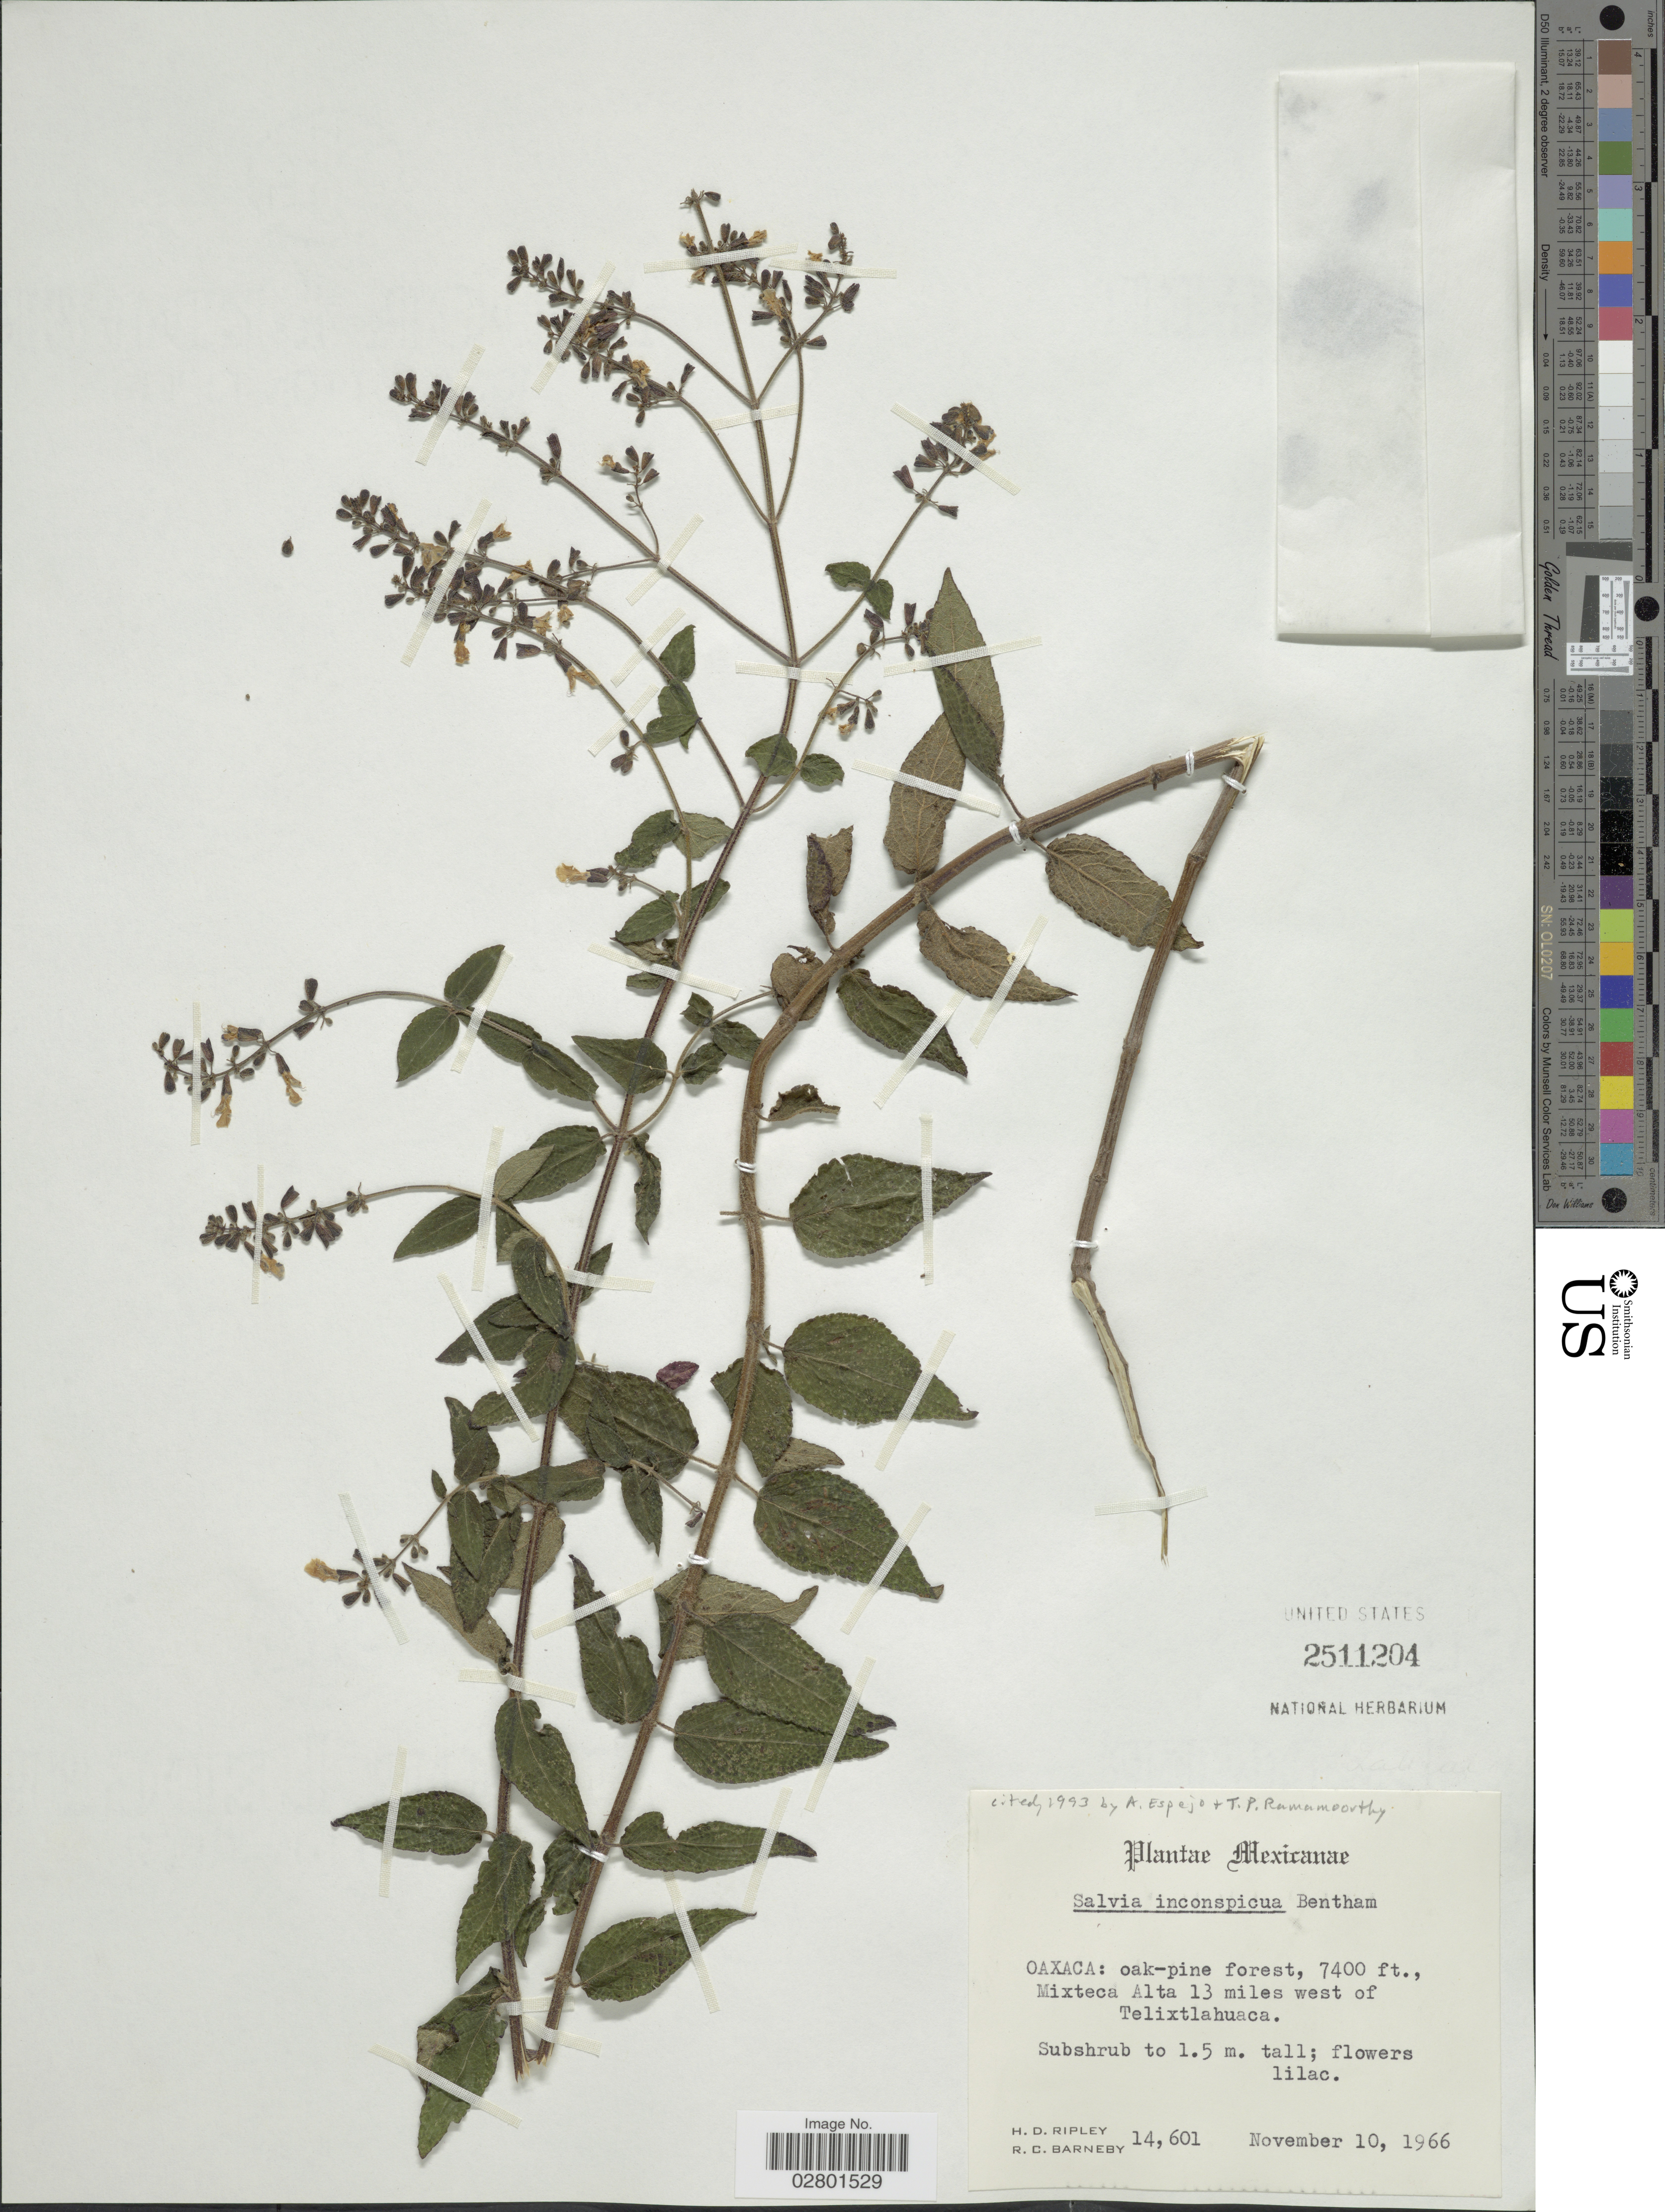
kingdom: Plantae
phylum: Tracheophyta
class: Magnoliopsida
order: Lamiales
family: Lamiaceae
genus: Salvia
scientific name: Salvia inconspicua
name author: Benth.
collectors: H. Ripley & R. C. Barneby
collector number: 14601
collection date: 1966-11-10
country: Mexico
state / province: Oaxaca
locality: Mixteca Alta 13 miles west of Telixtlahuaca.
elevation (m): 2256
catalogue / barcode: US 2511204